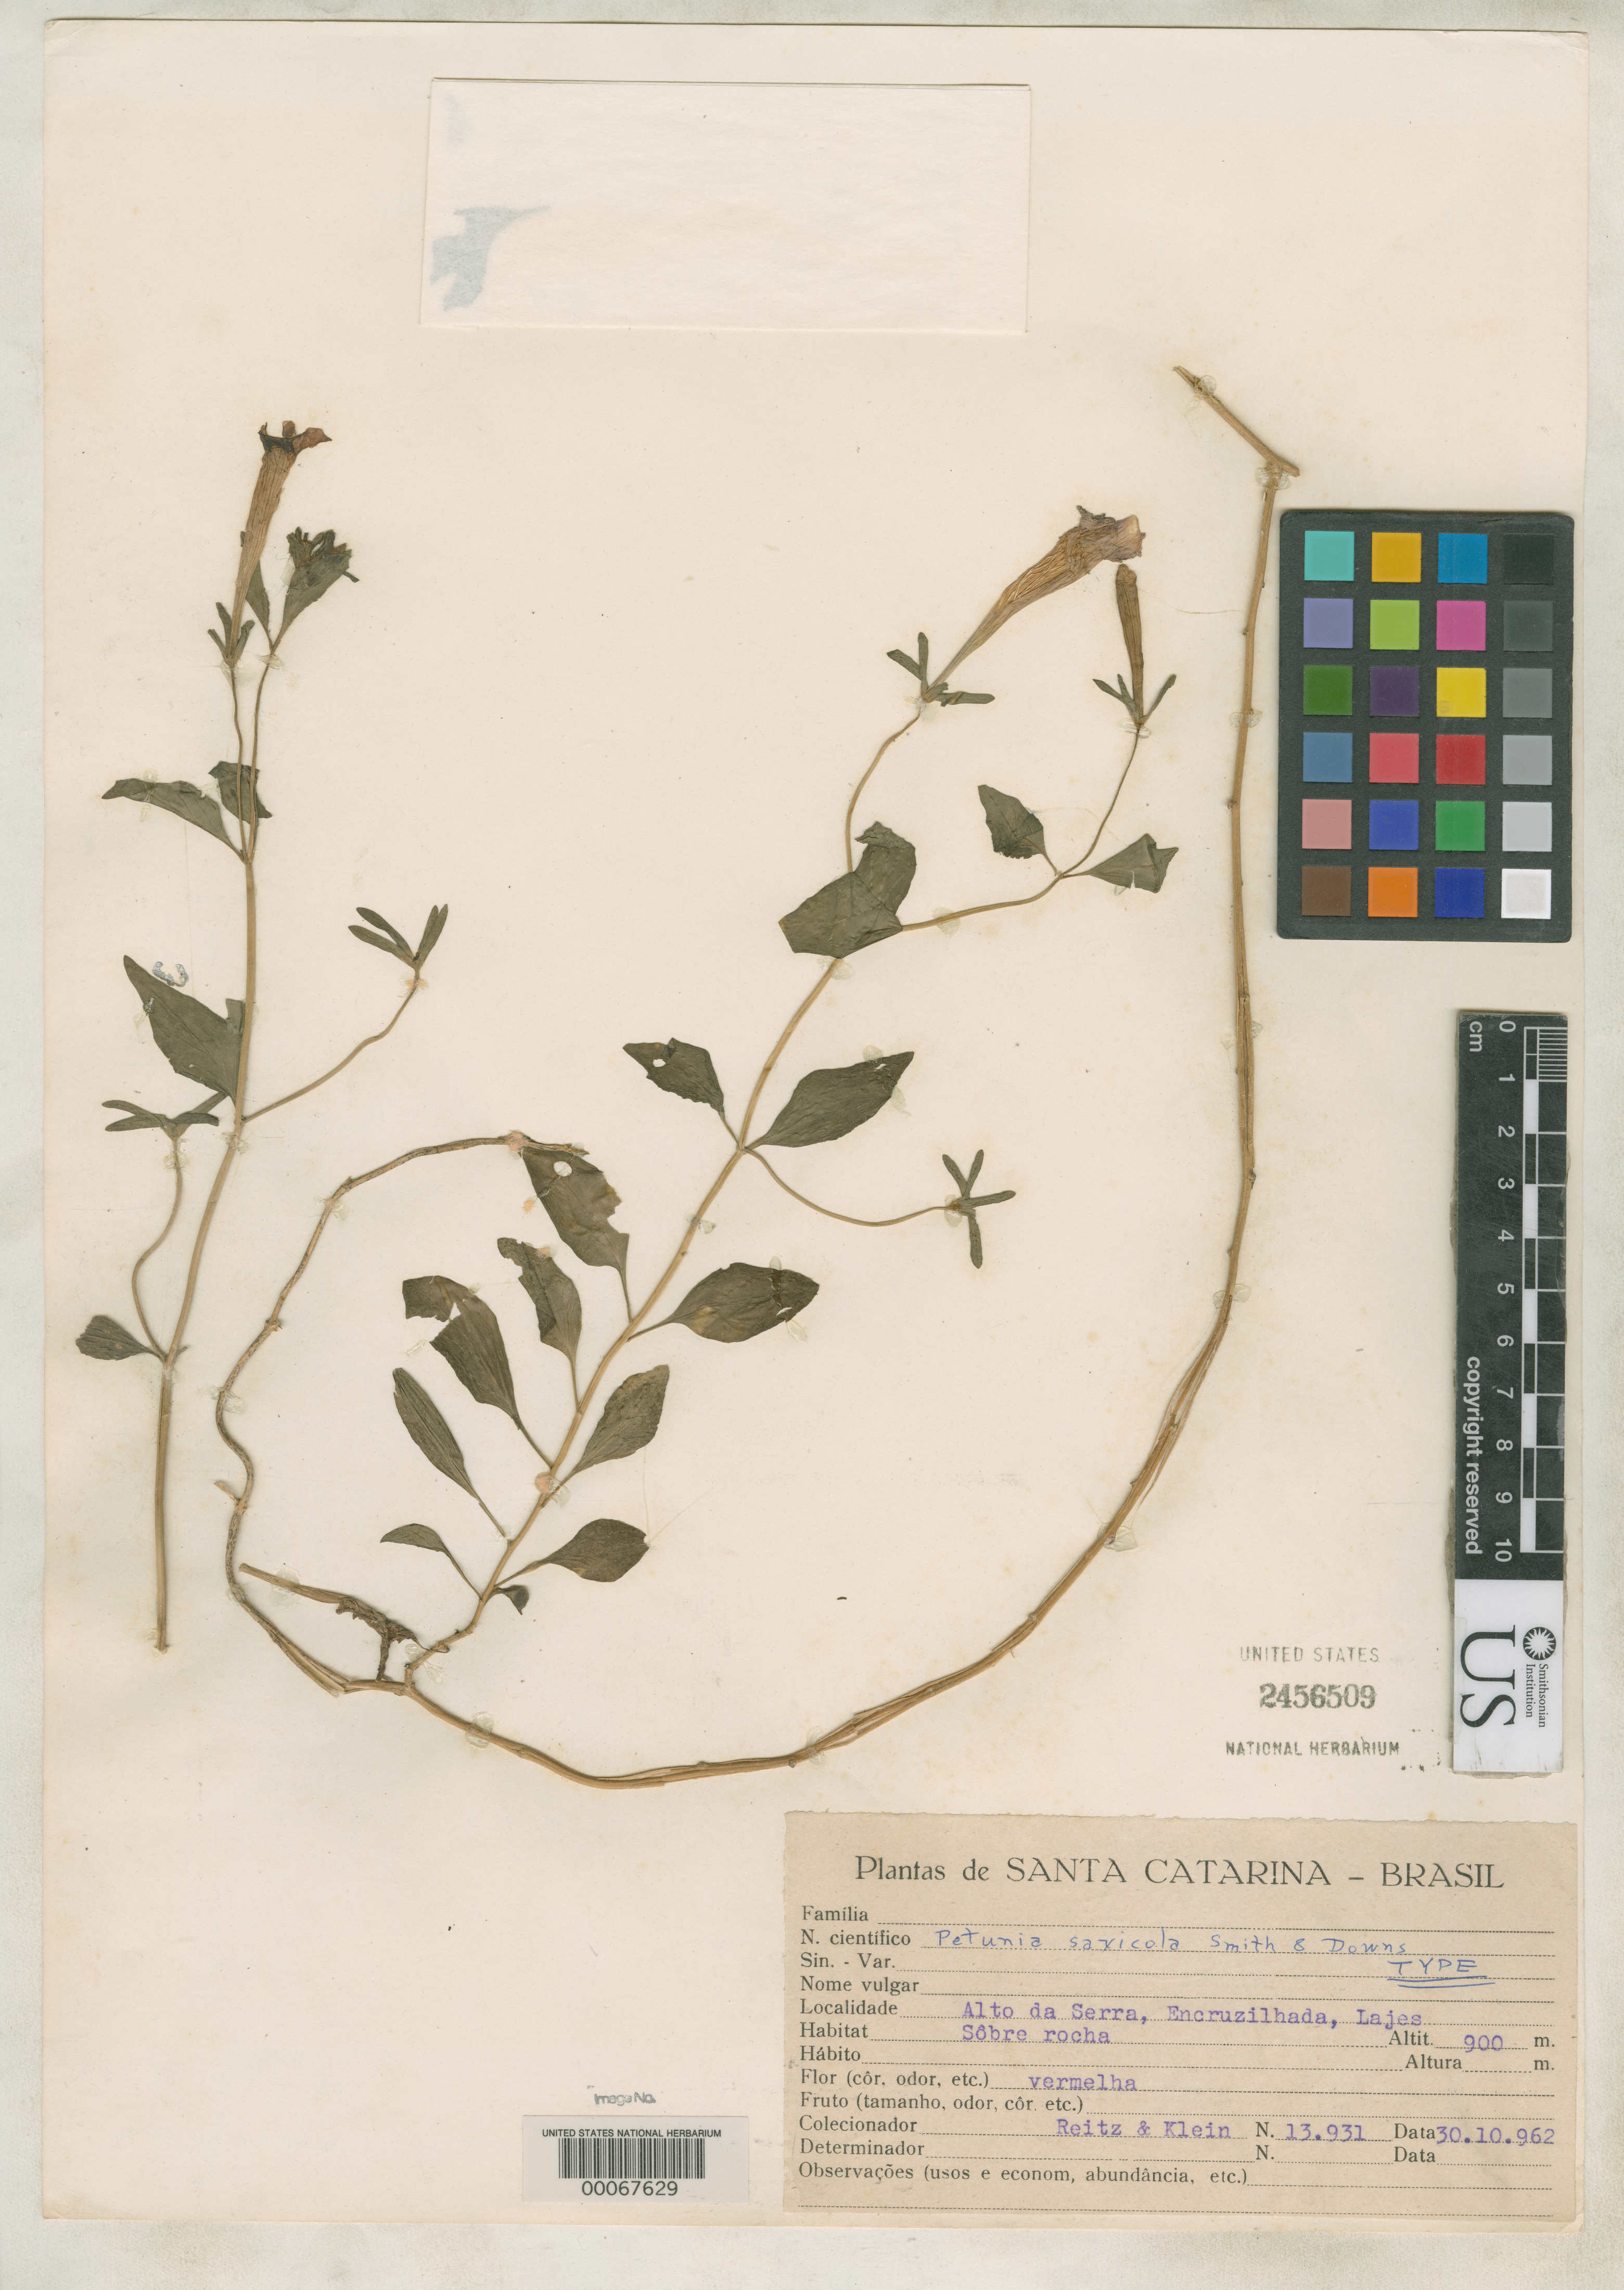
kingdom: Plantae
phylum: Tracheophyta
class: Magnoliopsida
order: Solanales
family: Solanaceae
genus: Petunia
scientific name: Petunia saxicola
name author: L.B. Sm. & Downs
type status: Type Fragment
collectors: R. Reitz & R. M. Klein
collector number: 13931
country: Brazil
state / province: Santa Catarina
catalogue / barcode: US 2456509